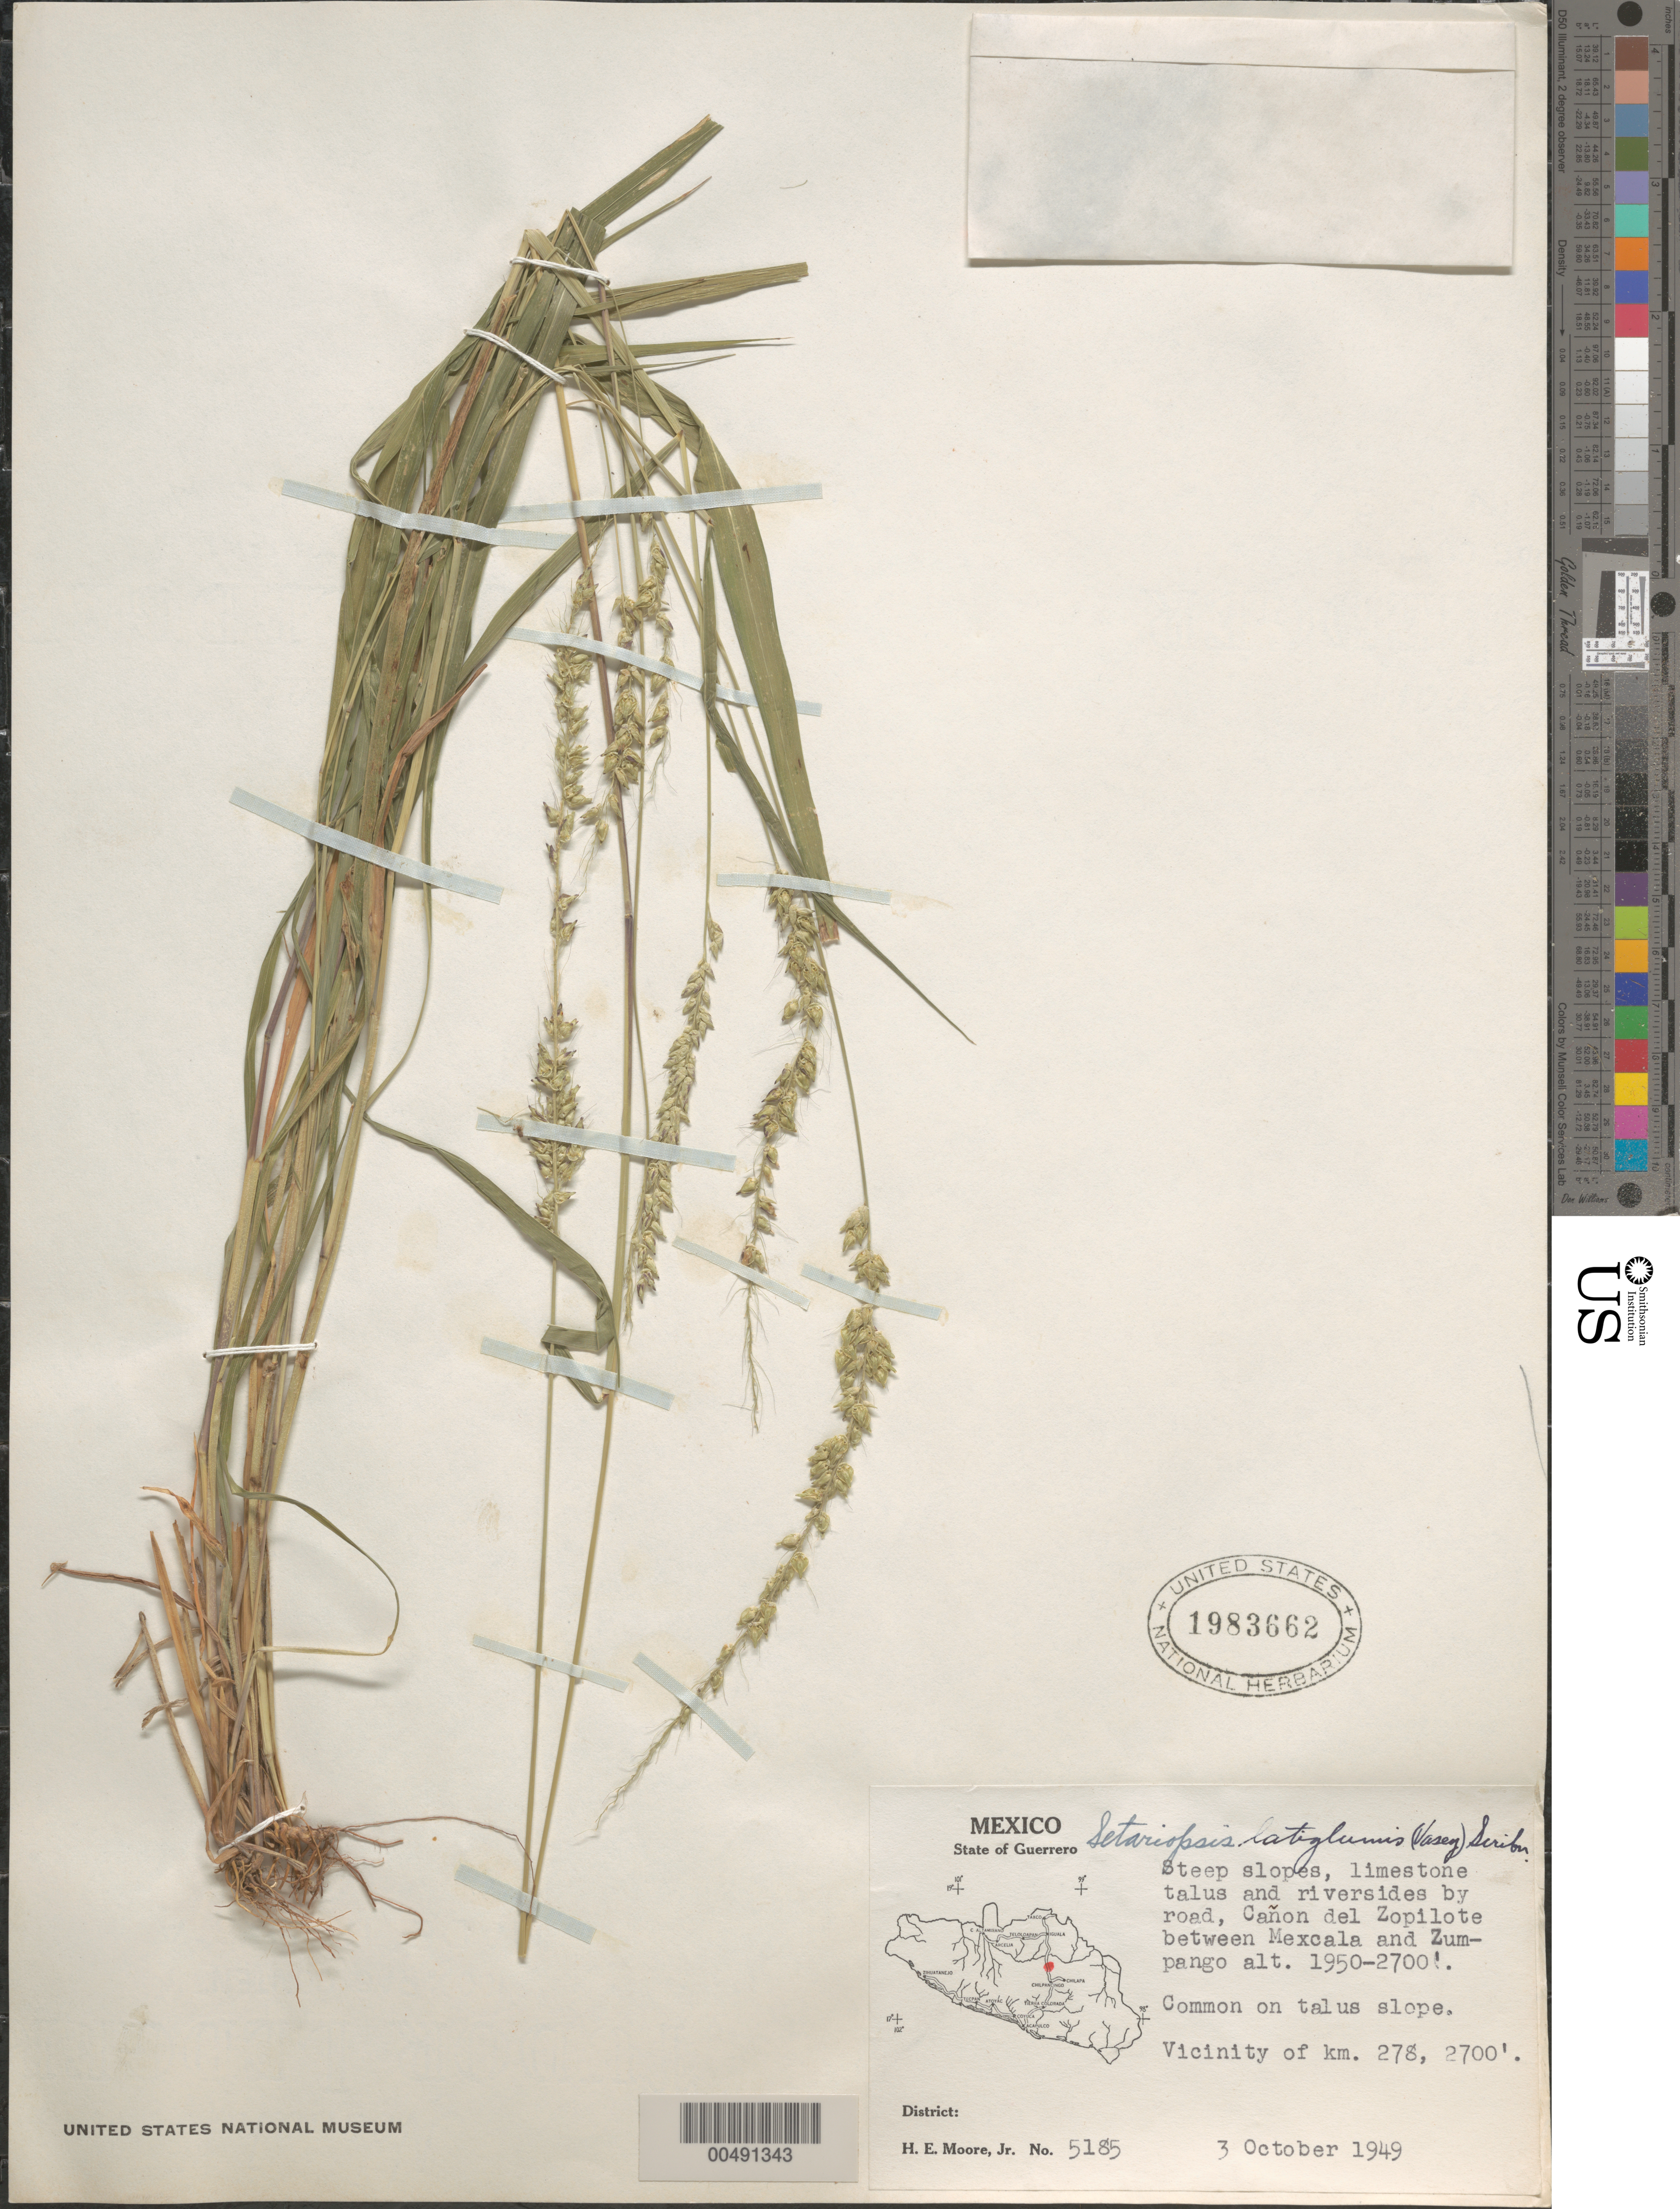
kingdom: Plantae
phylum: Tracheophyta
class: Liliopsida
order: Poales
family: Poaceae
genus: Setariopsis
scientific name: Setariopsis latiglumis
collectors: H. E. Moore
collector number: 5185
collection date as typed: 3 Oct 1949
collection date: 1949-10-03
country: Mexico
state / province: Guerrero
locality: Cañon del Zopilote between Mexcala and Zumpango, vicinity of Km 278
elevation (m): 594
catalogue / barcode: US 1983662